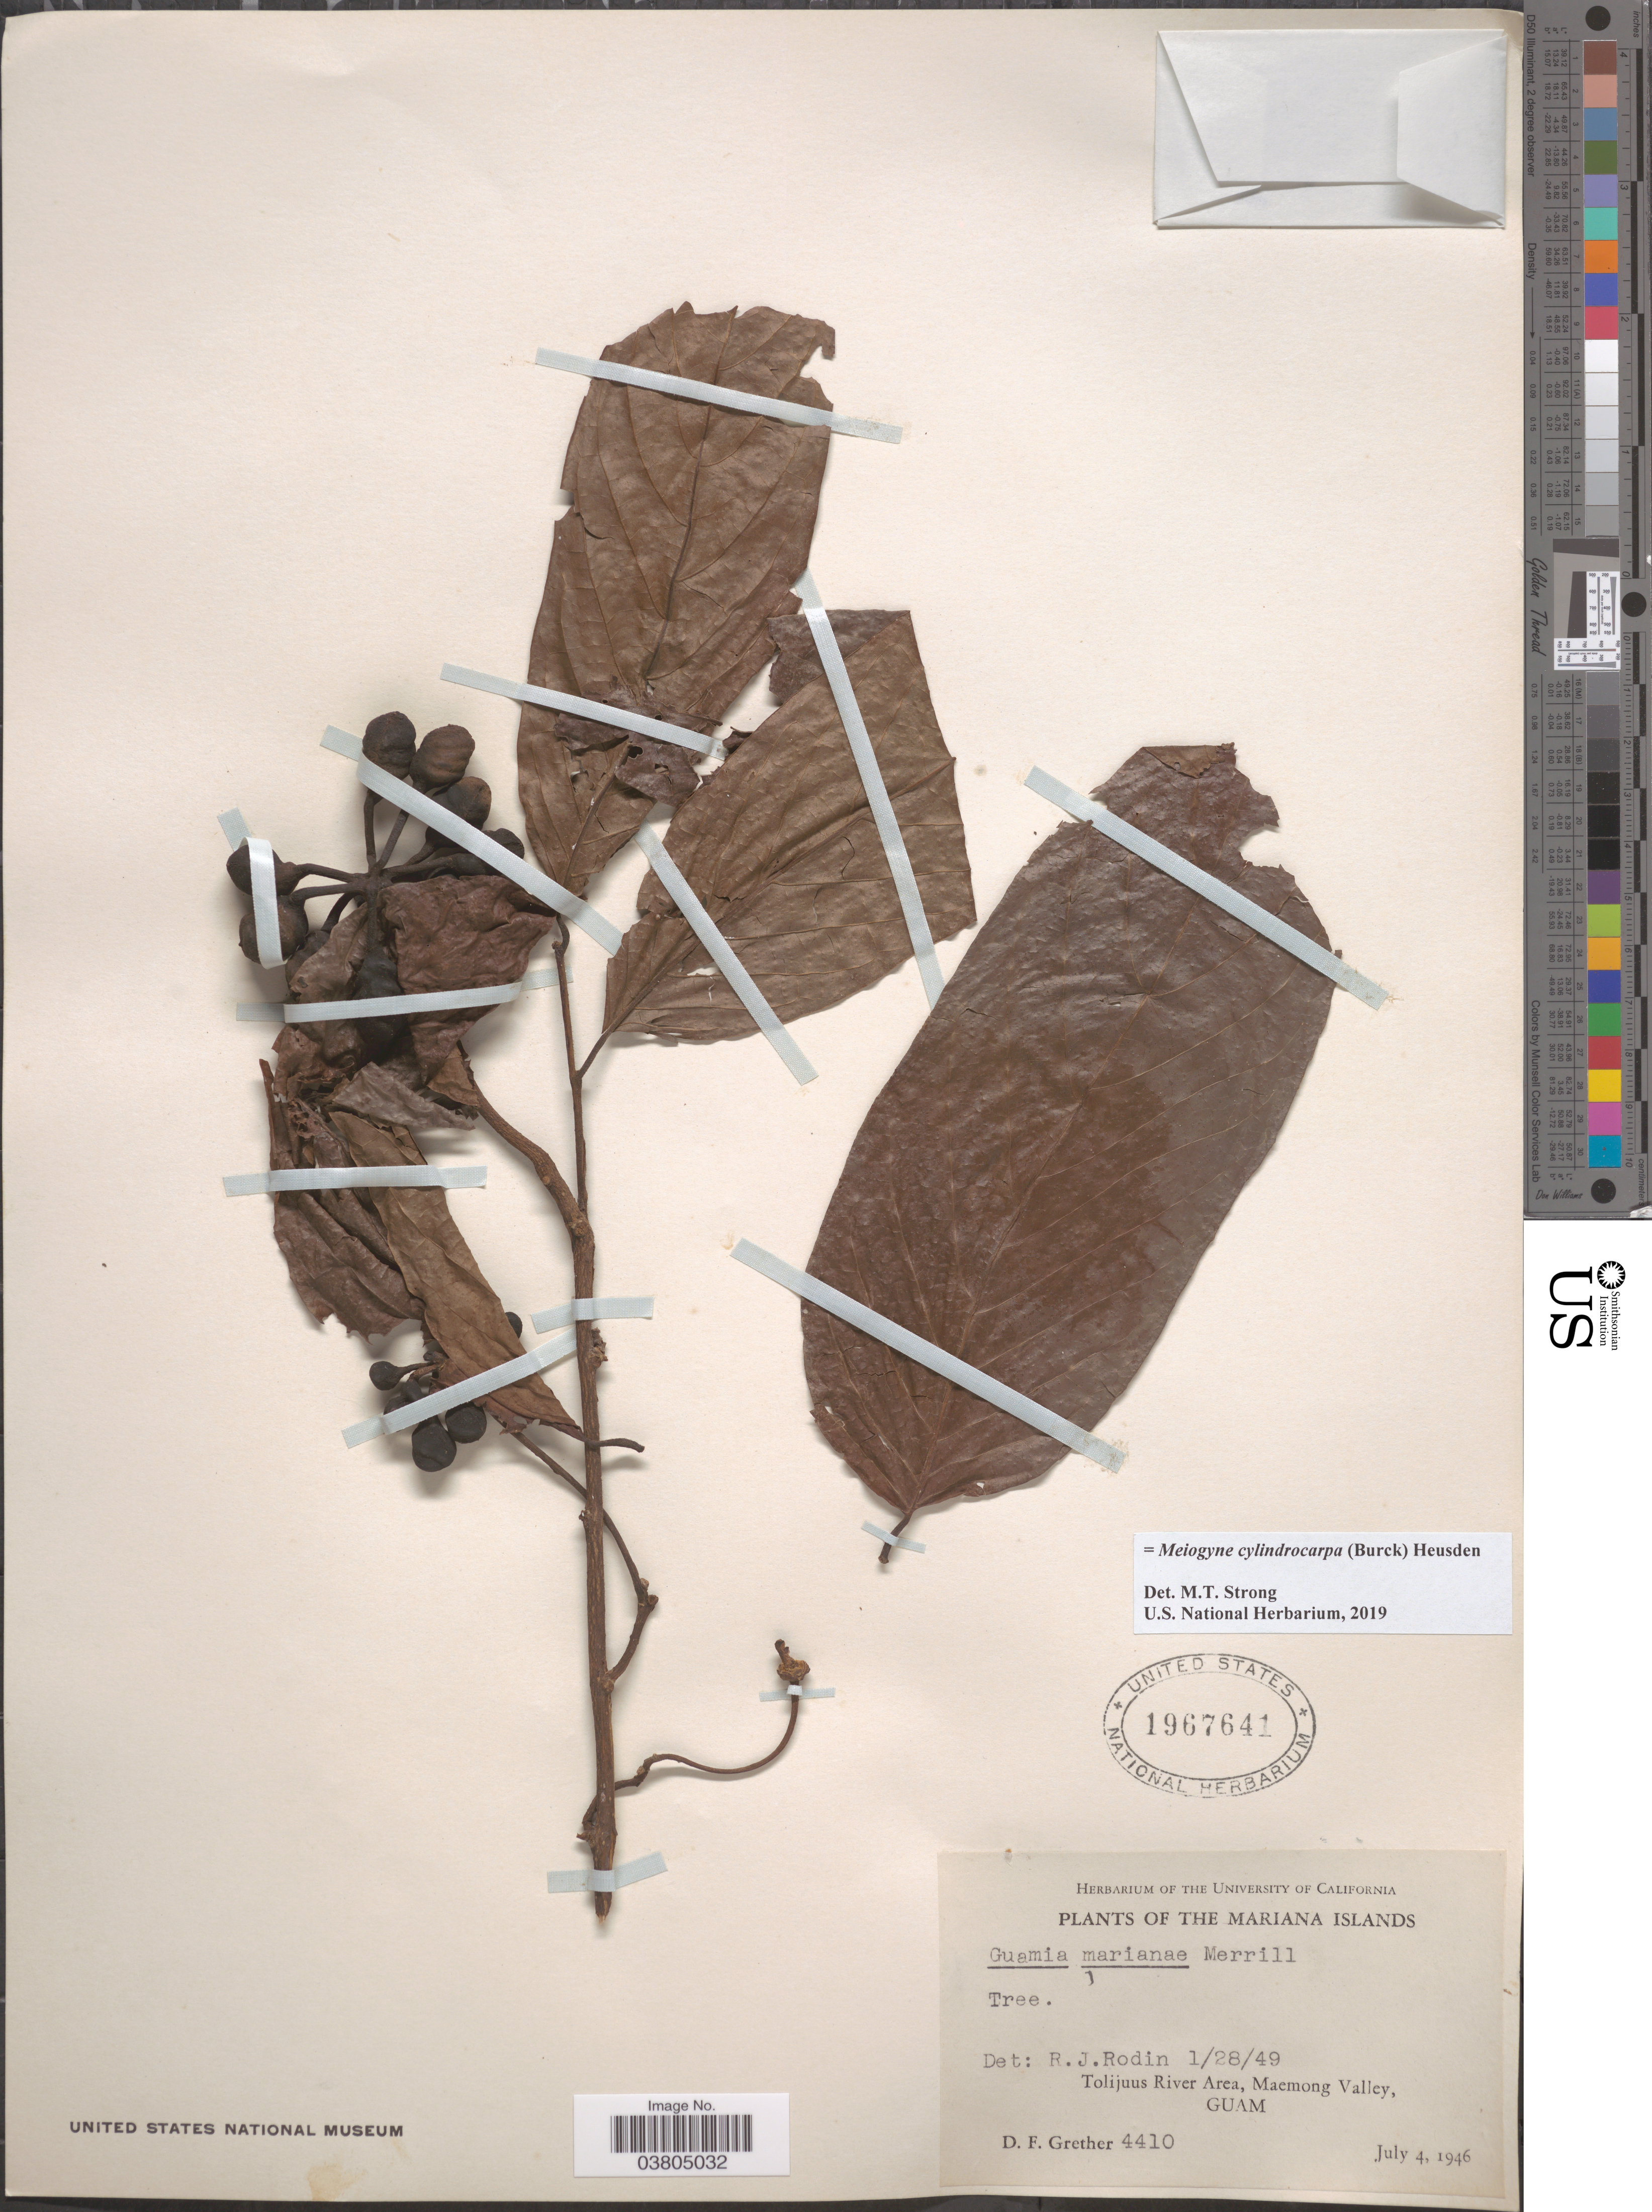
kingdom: Plantae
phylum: Tracheophyta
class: Magnoliopsida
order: Magnoliales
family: Annonaceae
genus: Meiogyne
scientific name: Meiogyne cylindrocarpa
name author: (Burck) Van Huesden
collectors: D. F. Grether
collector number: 4410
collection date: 1946-07-04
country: Guam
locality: Mariana Islands. Tolijuus River Area, Maemong Valley.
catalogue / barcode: US 1967641